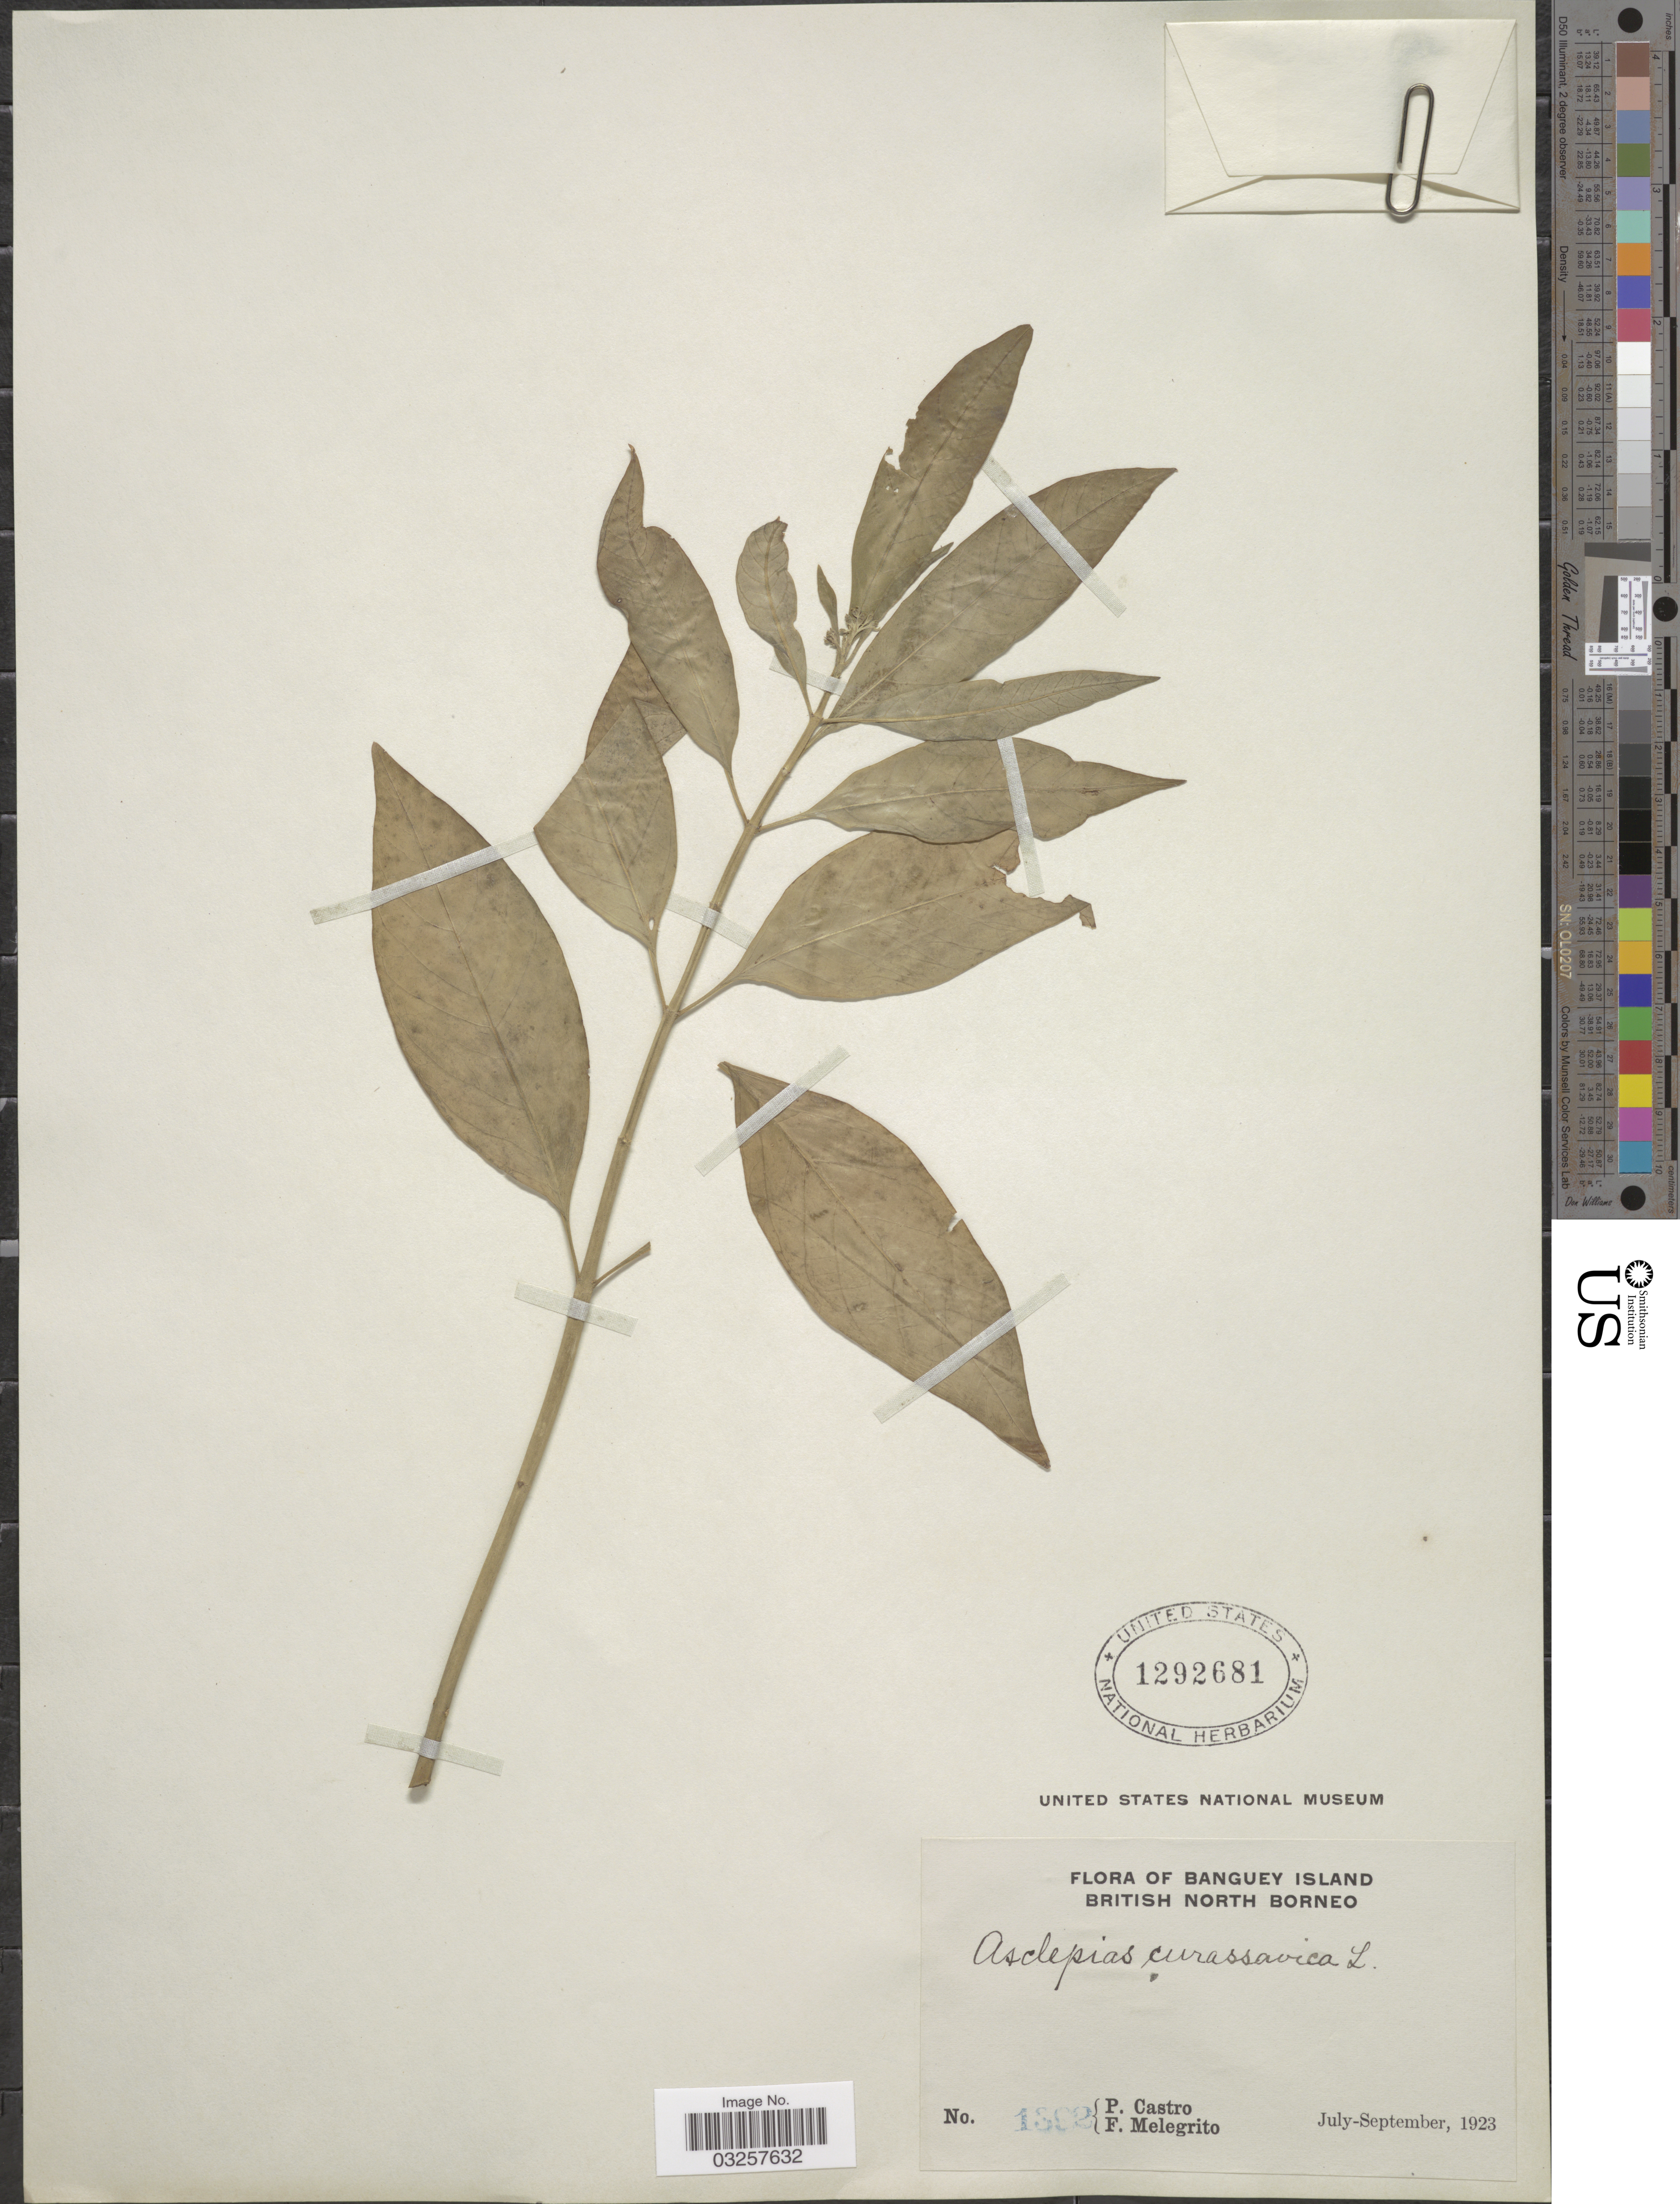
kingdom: Plantae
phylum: Tracheophyta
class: Magnoliopsida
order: Gentianales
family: Apocynaceae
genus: Asclepias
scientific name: Asclepias curassavica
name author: L.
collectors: P. Castro & F. Melegrito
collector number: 1892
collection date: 1923-07/1923-09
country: Malaysia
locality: Banguey Island. British North Borneo.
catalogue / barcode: US 1292681